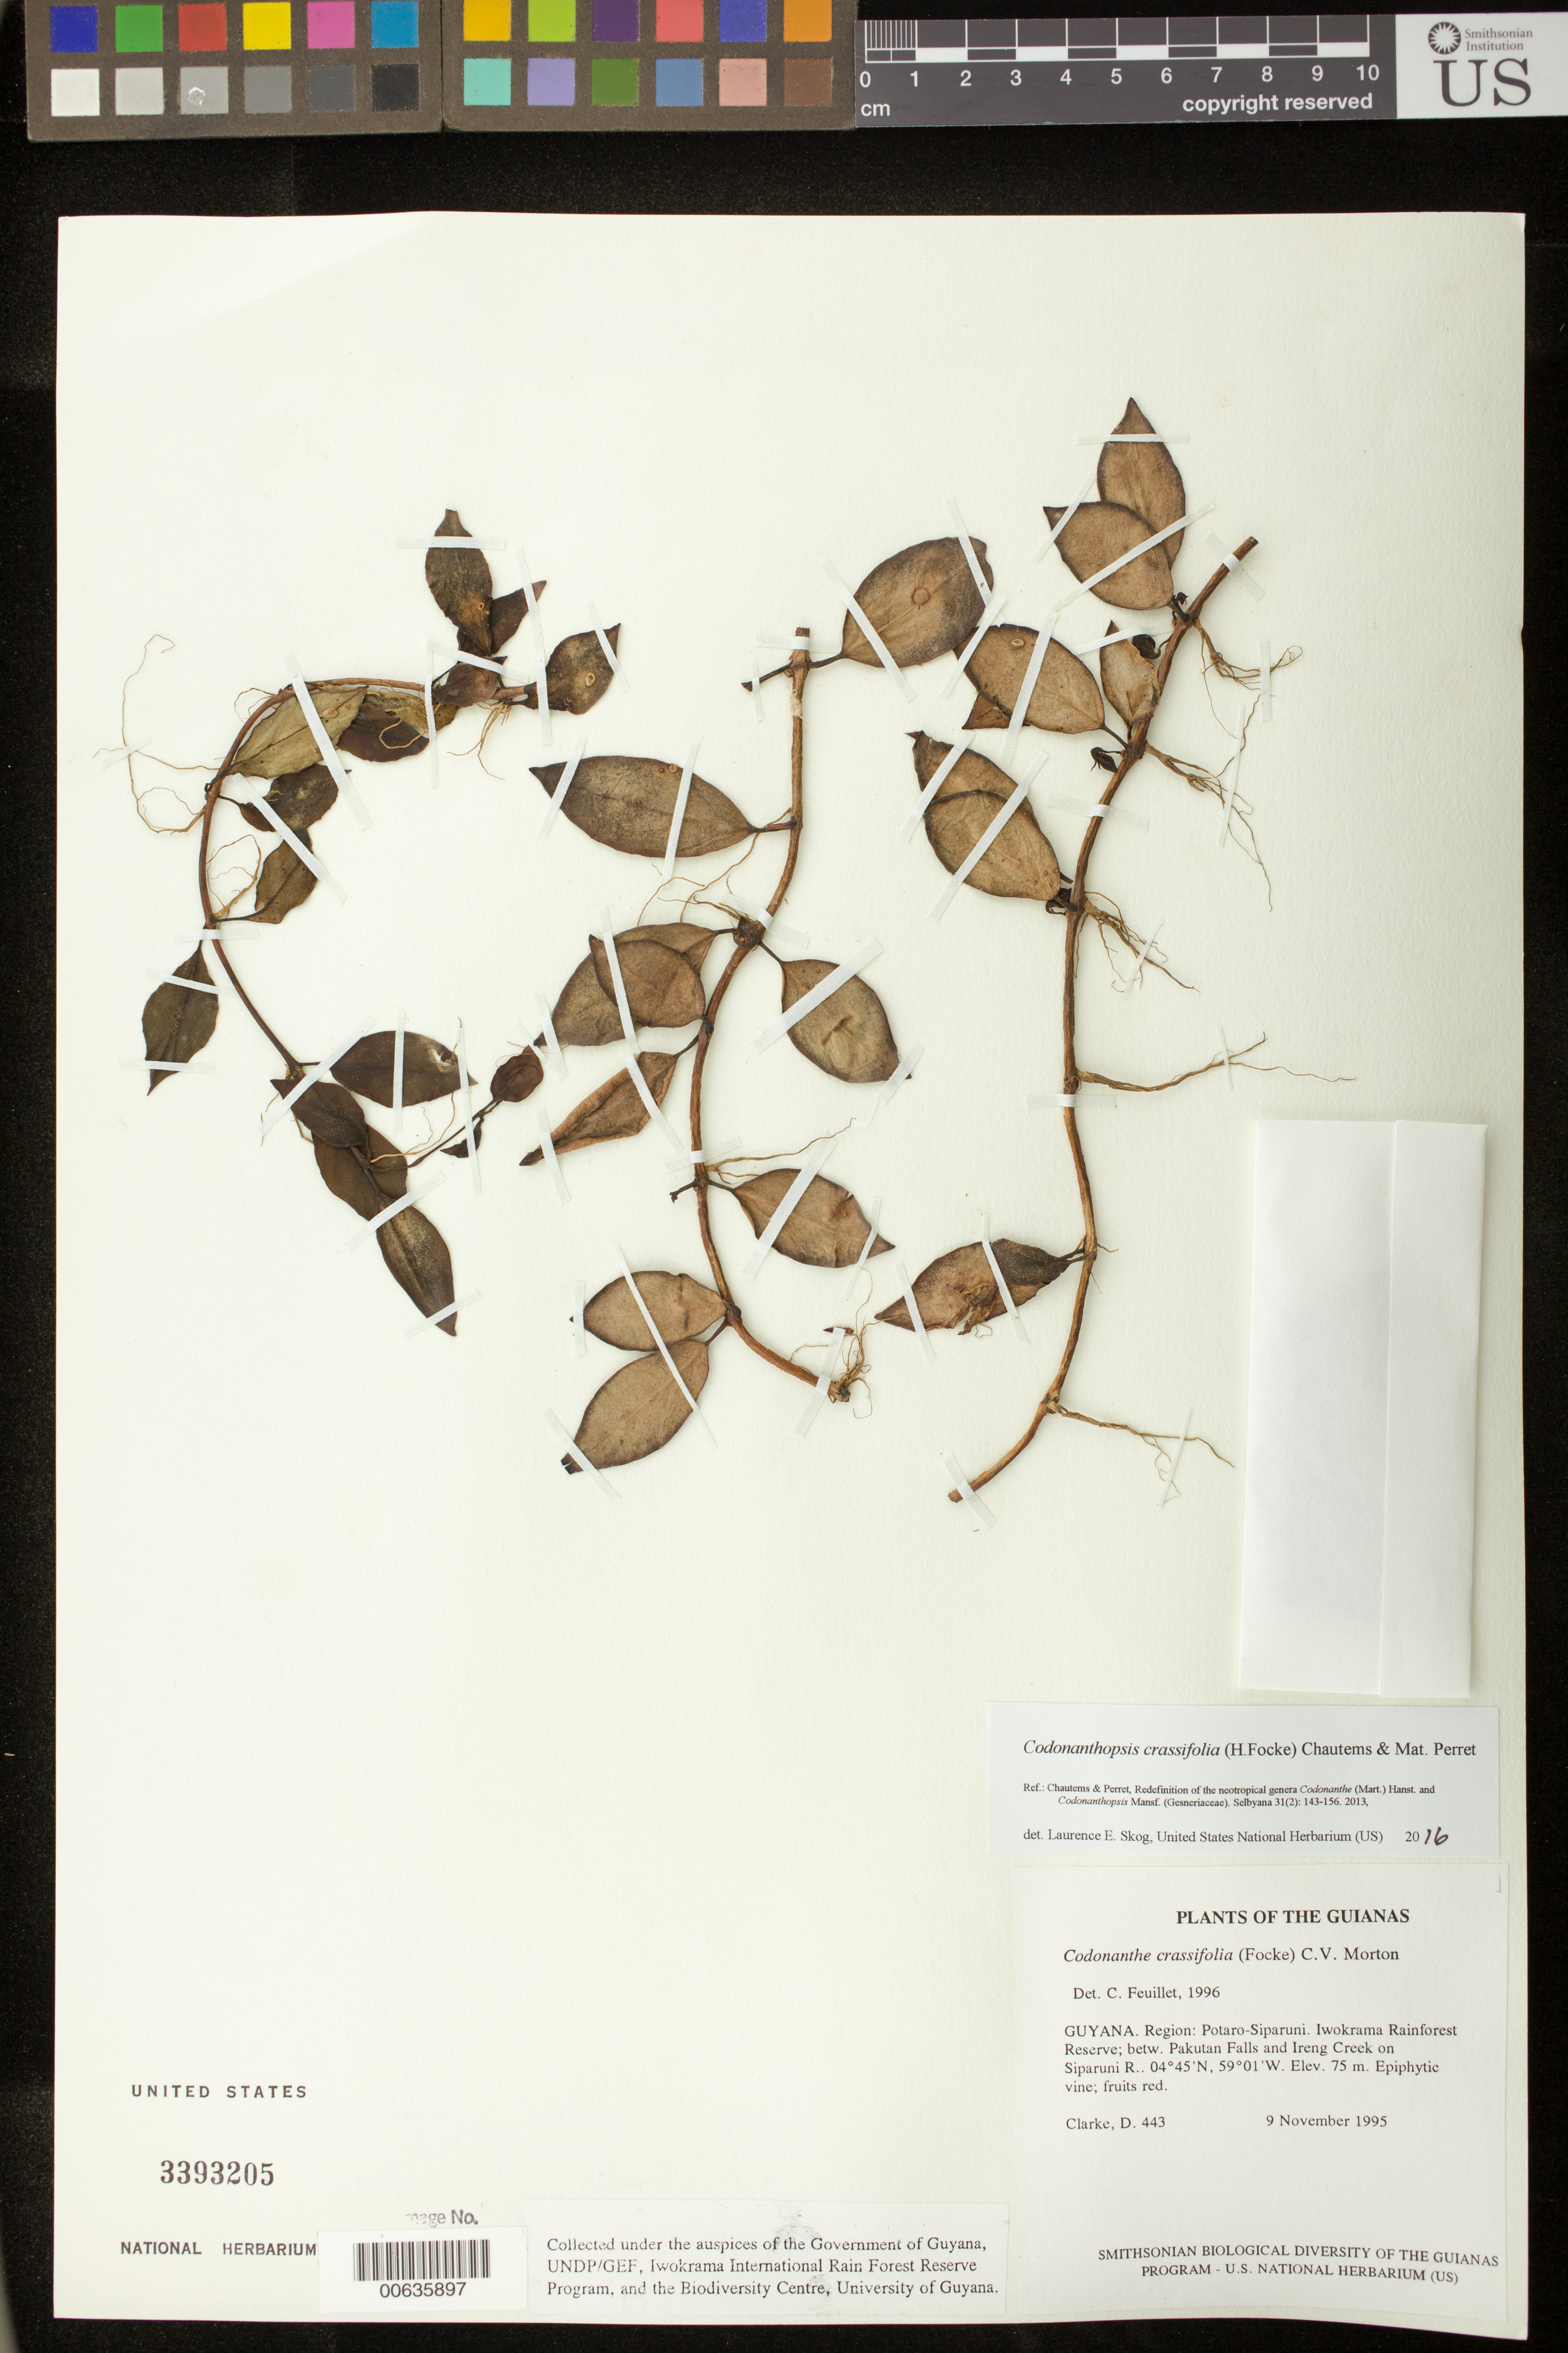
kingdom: Plantae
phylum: Tracheophyta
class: Magnoliopsida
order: Lamiales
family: Gesneriaceae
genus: Codonanthopsis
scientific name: Codonanthopsis crassifolia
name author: (H. Focke) Chautems & Mat.Perret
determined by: Skog, Laurence E.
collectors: H. D. Clarke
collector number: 443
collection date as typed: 09 Nov 1995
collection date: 1995-11-09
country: Guyana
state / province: Potaro-Siparuni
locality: Iwokrama Rainforest Reserve; betw. Pakutan Falls and Ireng Creek on Siparuni R.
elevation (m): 75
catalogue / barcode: US 3393205